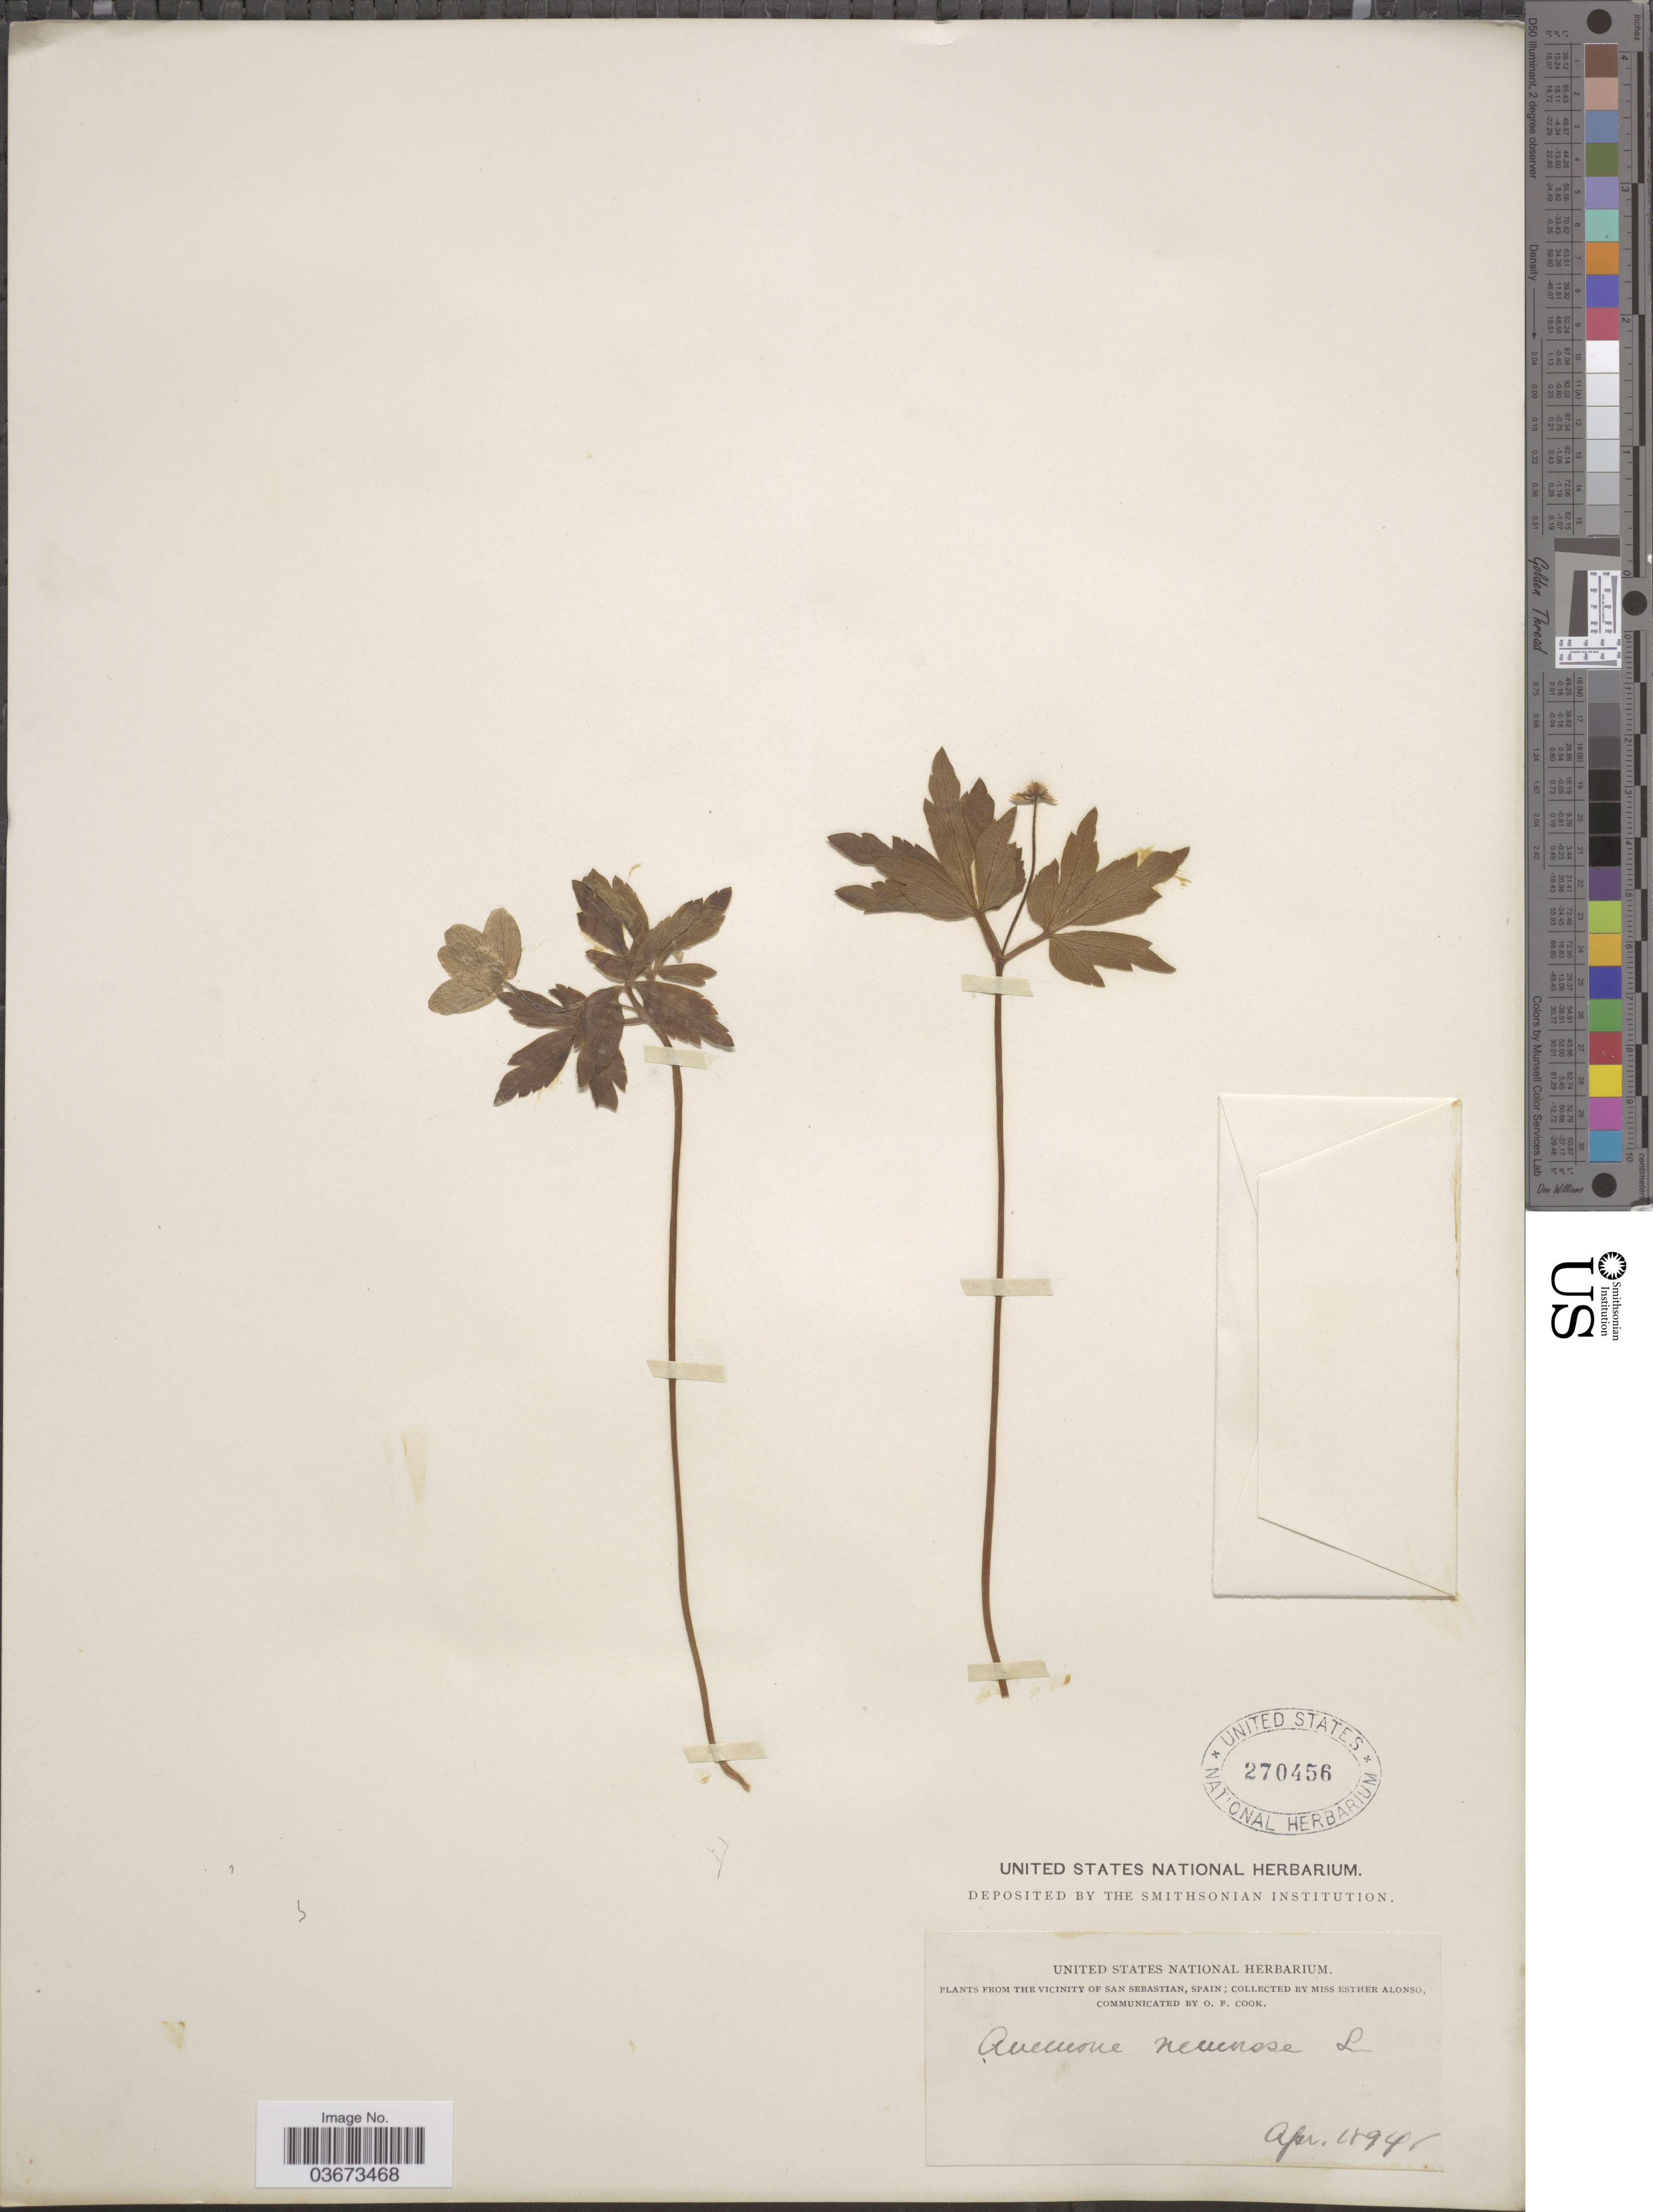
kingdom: Plantae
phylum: Tracheophyta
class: Magnoliopsida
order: Ranunculales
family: Ranunculaceae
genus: Anemone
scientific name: Anemone nemorosa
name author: L.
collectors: E. Alonso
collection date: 1894-04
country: Spain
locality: Vicinity of San Sebastian.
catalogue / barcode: US 270456